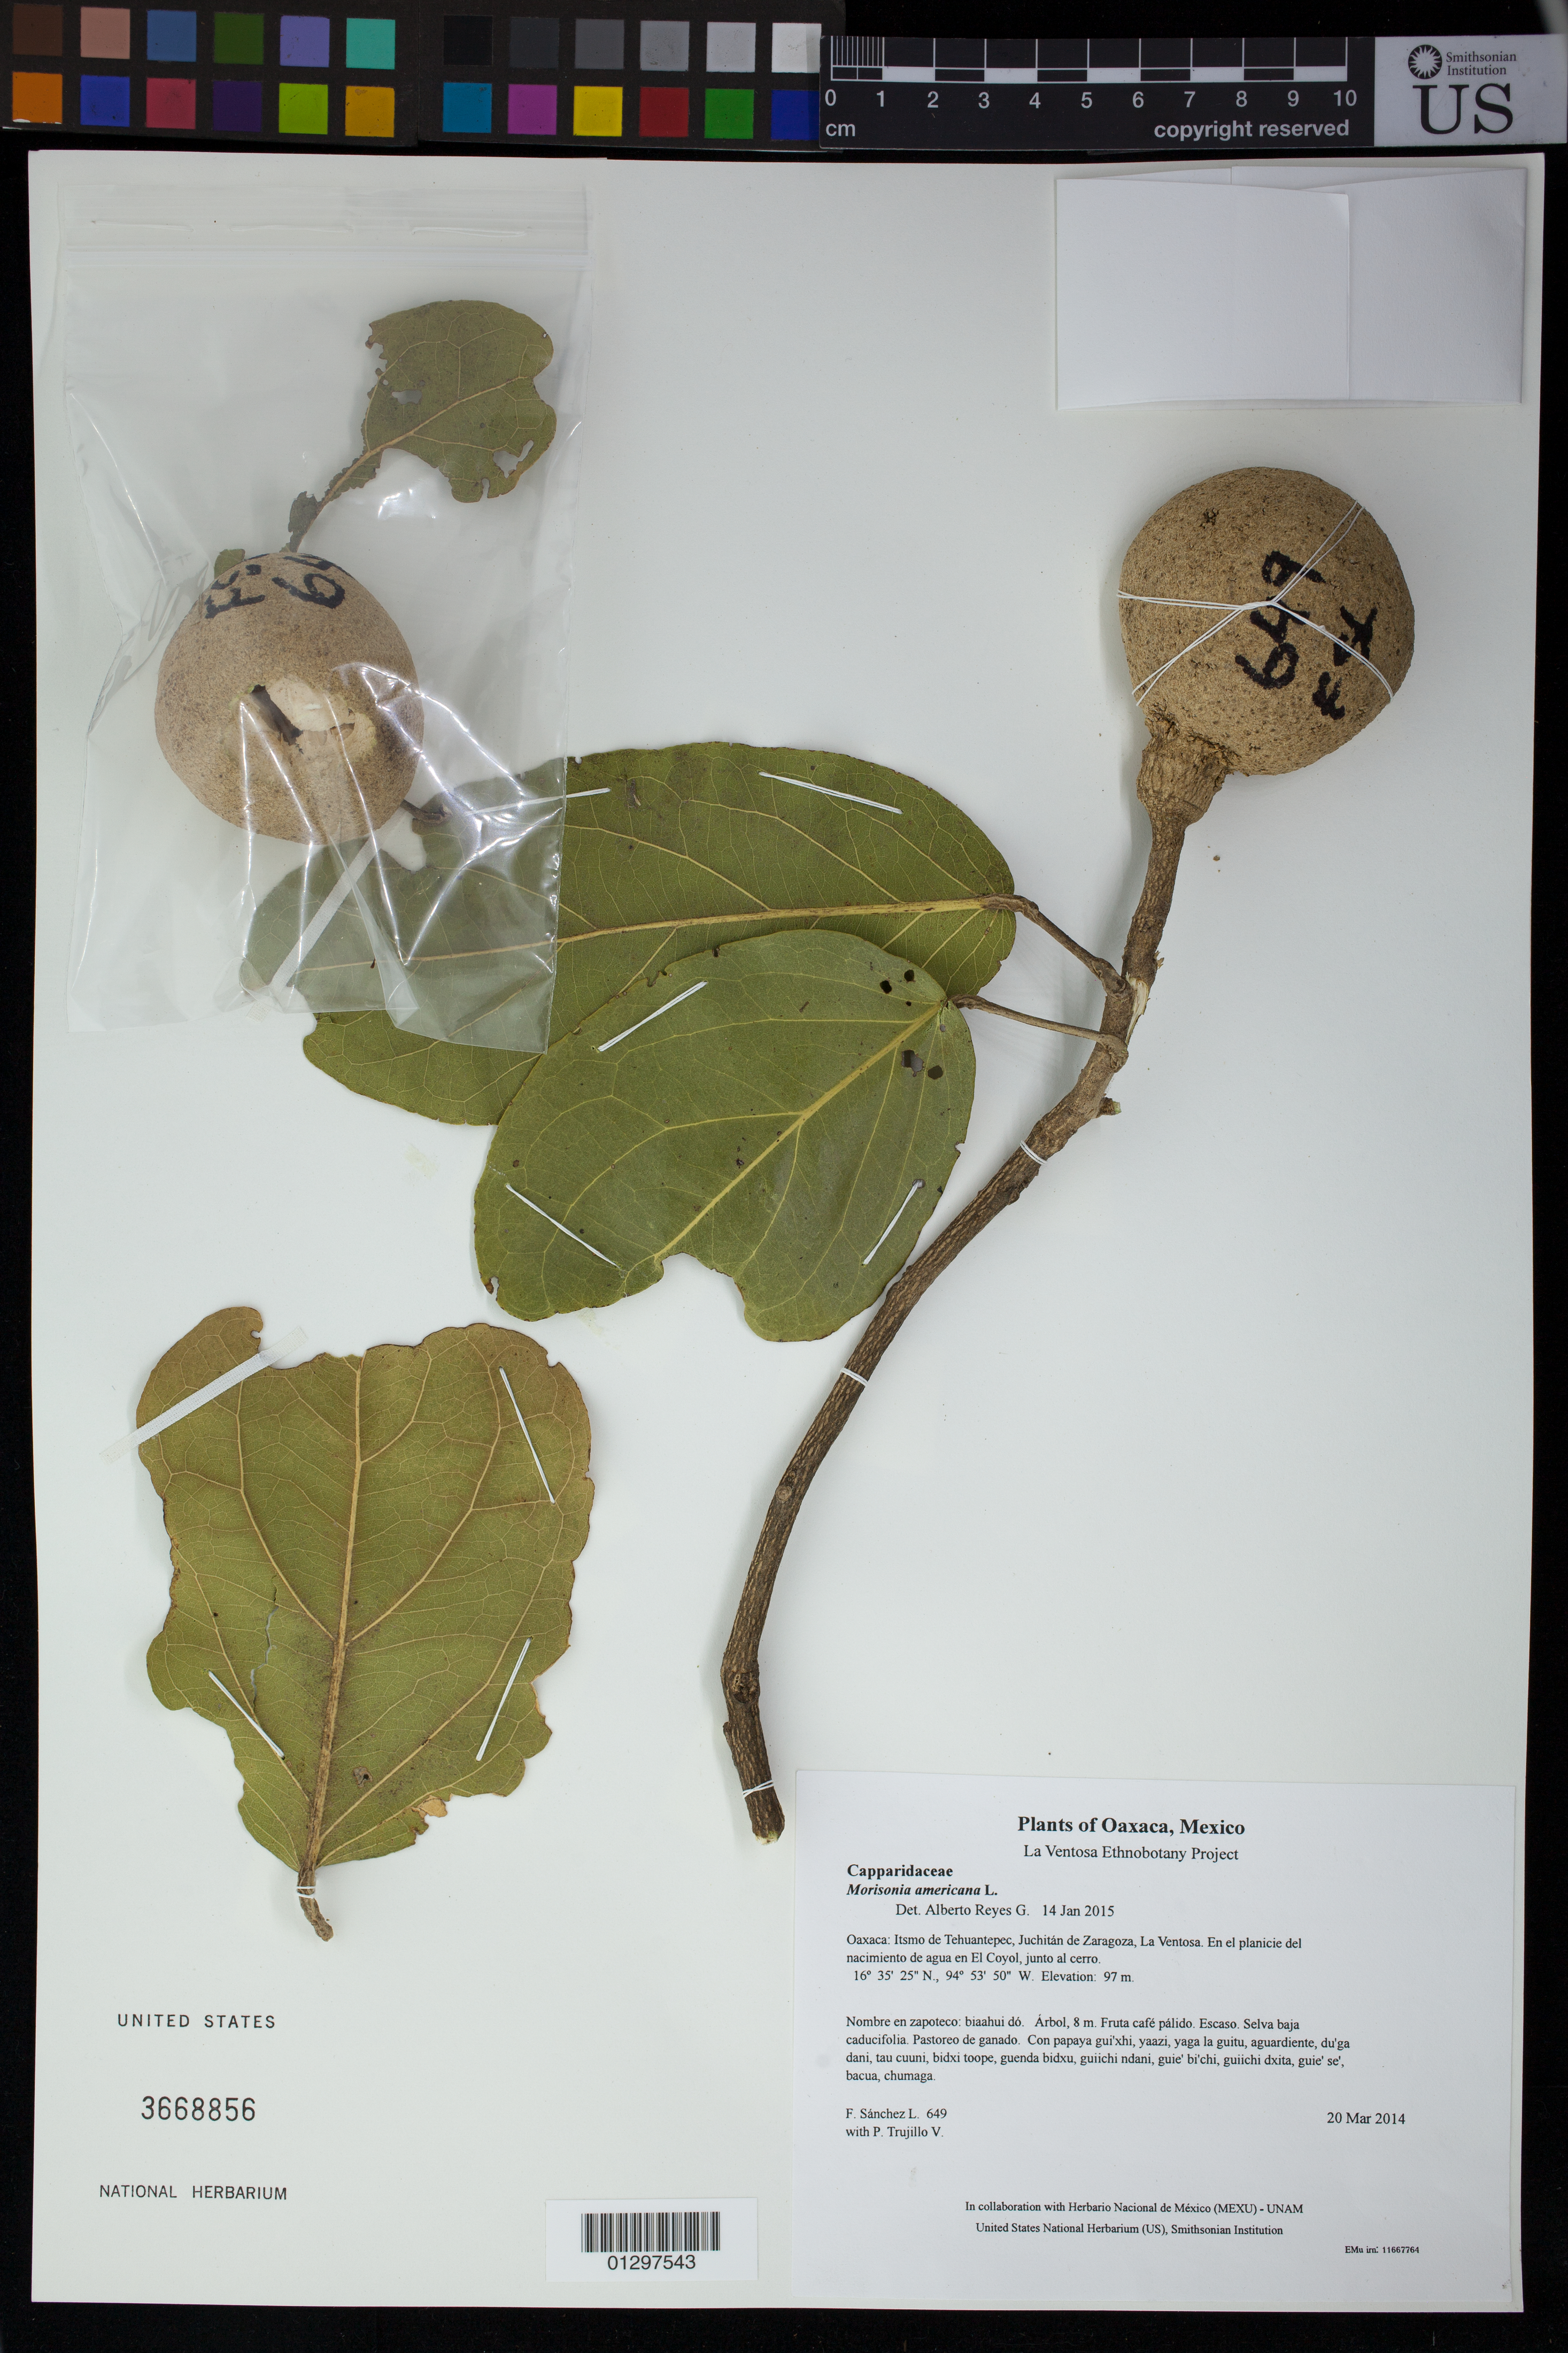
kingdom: Plantae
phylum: Tracheophyta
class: Magnoliopsida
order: Brassicales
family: Capparaceae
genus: Morisonia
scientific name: Morisonia americana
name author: L.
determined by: Reyes García, A.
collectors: F. Sánchez L. & P. Trujillo V.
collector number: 649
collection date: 2014-03-20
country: Mexico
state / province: Oaxaca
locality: Itsmo de Tehuantepec, Juchitán de Zaragoza, La Ventosa. En el planicie del nacimiento de agua en El Coyol, junto al cerro.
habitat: Selva baja caducifolia. Pastoreo de ganado.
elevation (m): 97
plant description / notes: JEBOT, SERO, SIPI, US; Yaga. 8 m. Cuaananaxhi namuu te. Huaxie'.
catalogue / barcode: US 3668856